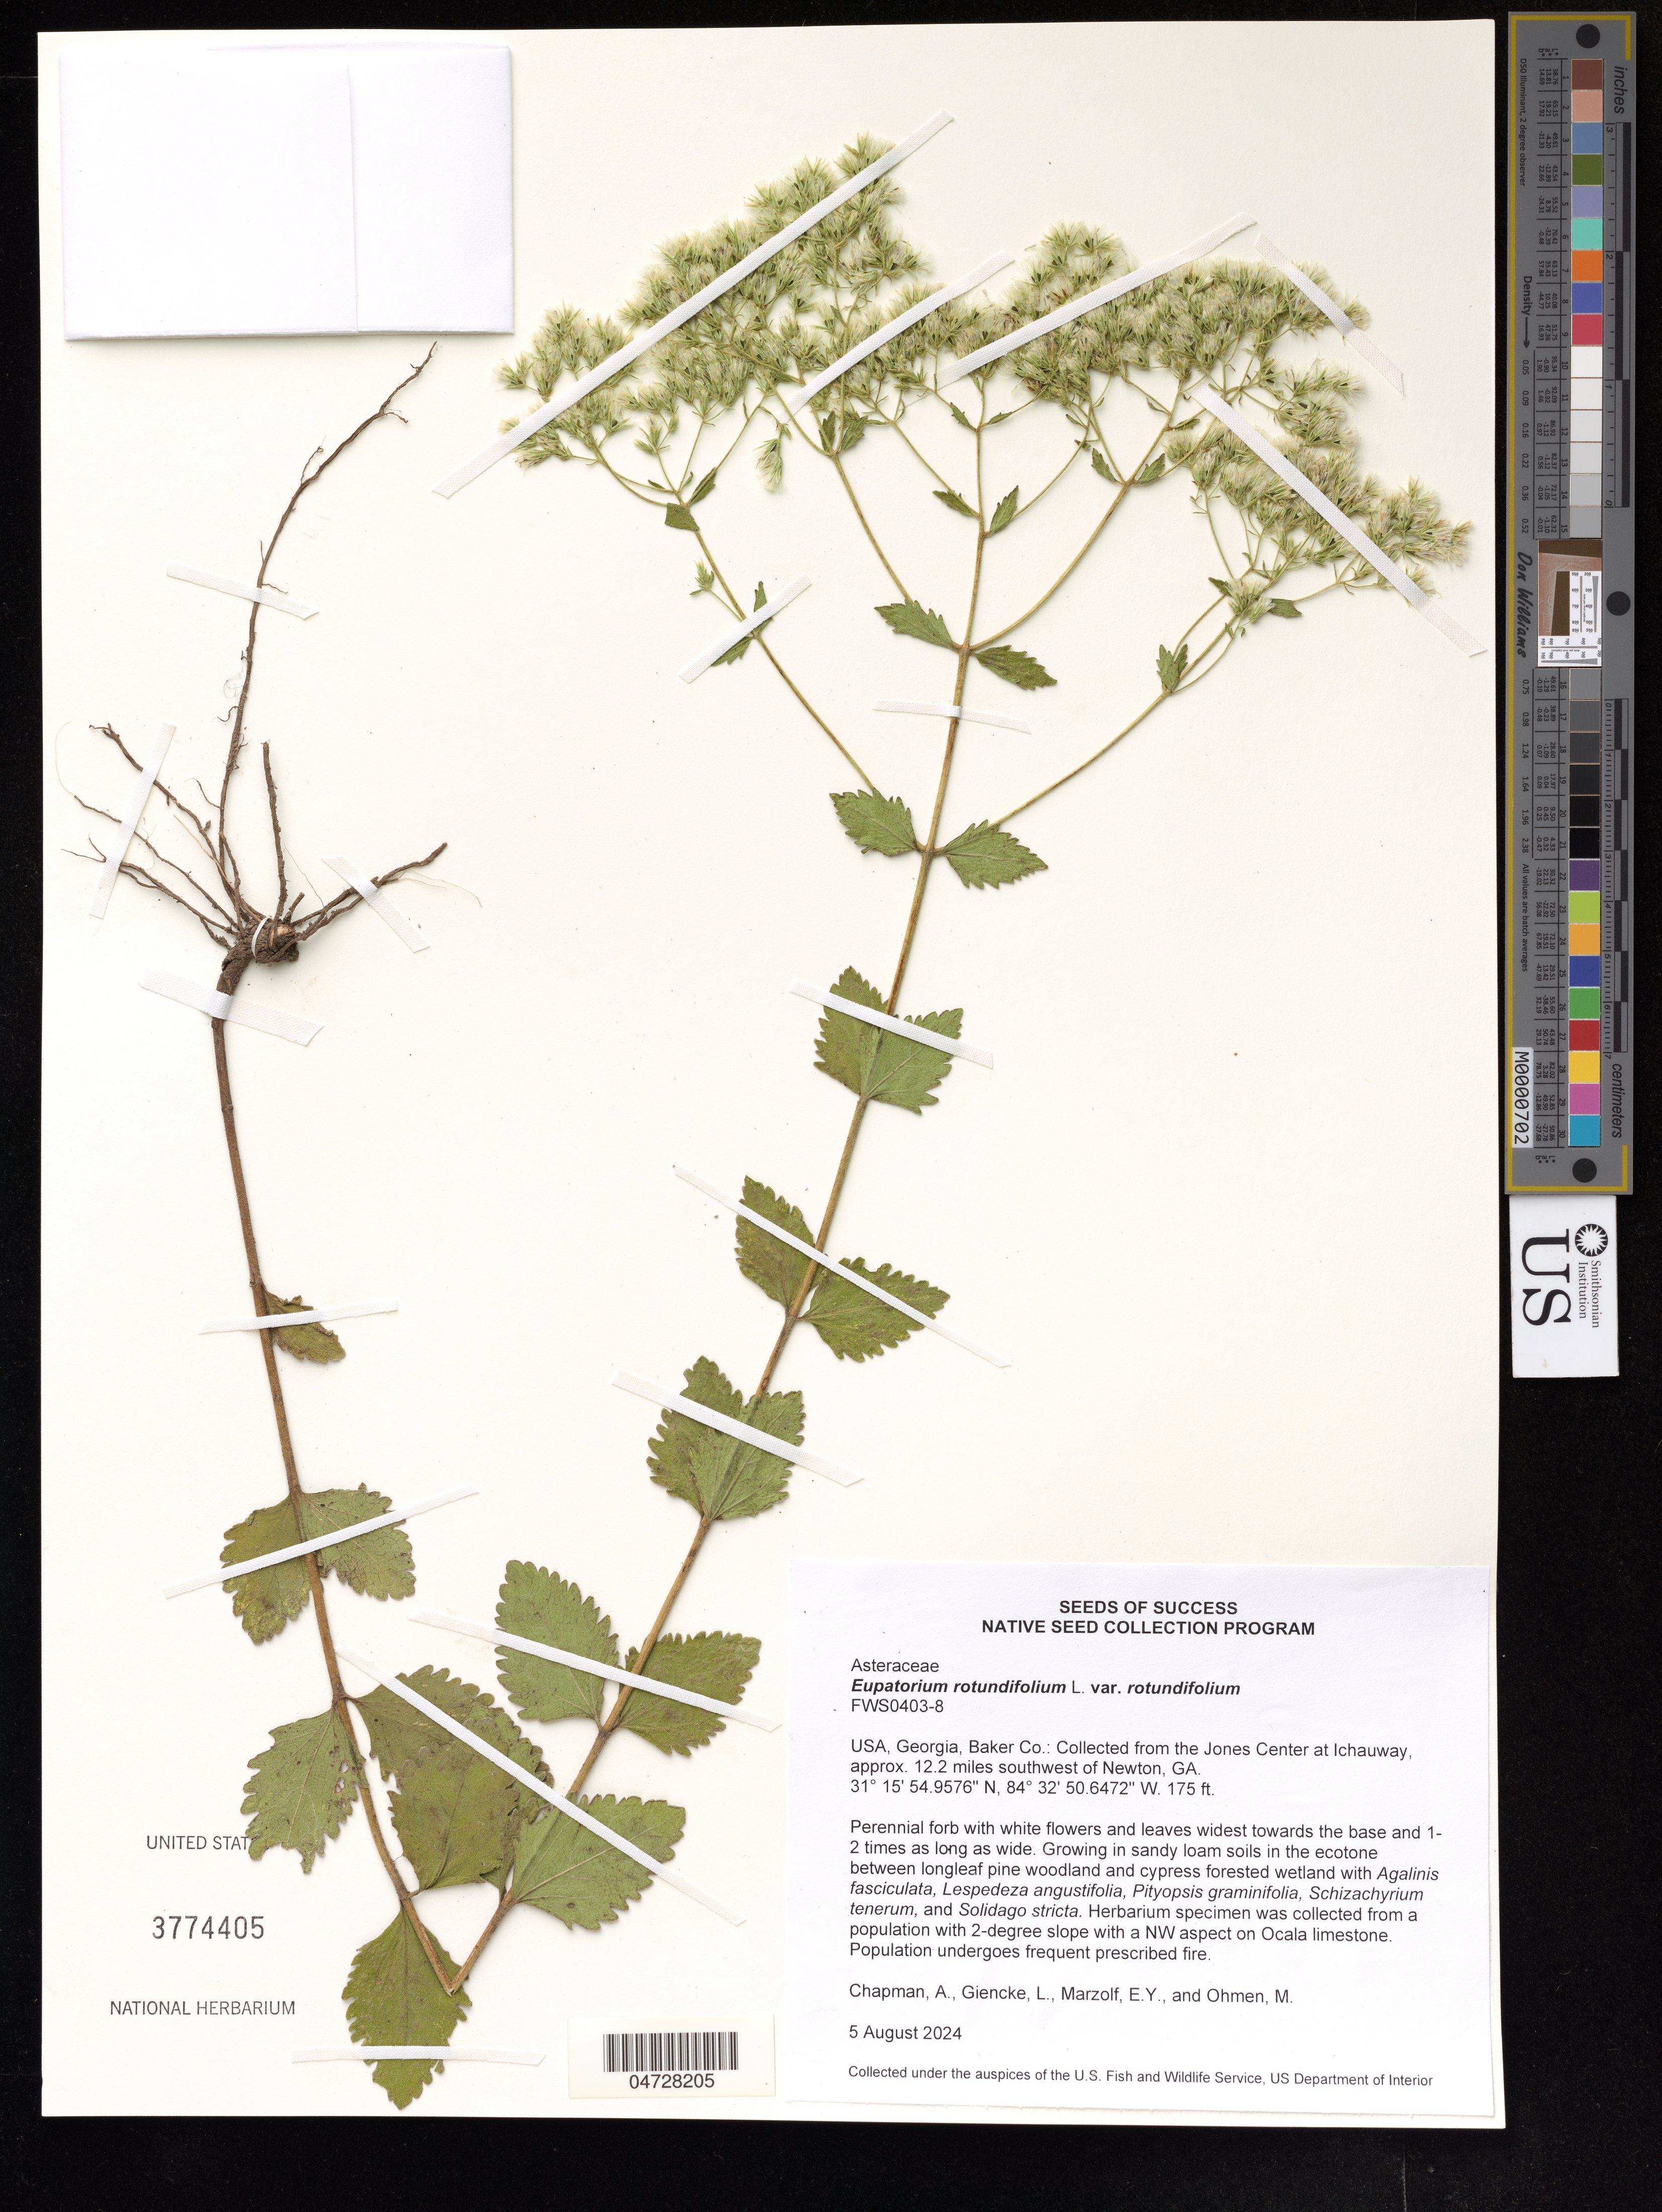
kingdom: Plantae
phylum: Tracheophyta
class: Magnoliopsida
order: Asterales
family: Asteraceae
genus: Eupatorium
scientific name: Eupatorium rotundifolium var. rotundifolium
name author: L.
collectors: A. Chapman, L. Giencke & E. Marzolf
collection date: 2024-08-05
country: United States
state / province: Georgia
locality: Baker Co.: Collected from the Jones Center at Ichauway, approx. 12.2 miles southwest of Newton, GA.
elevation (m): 53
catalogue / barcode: US 3774405